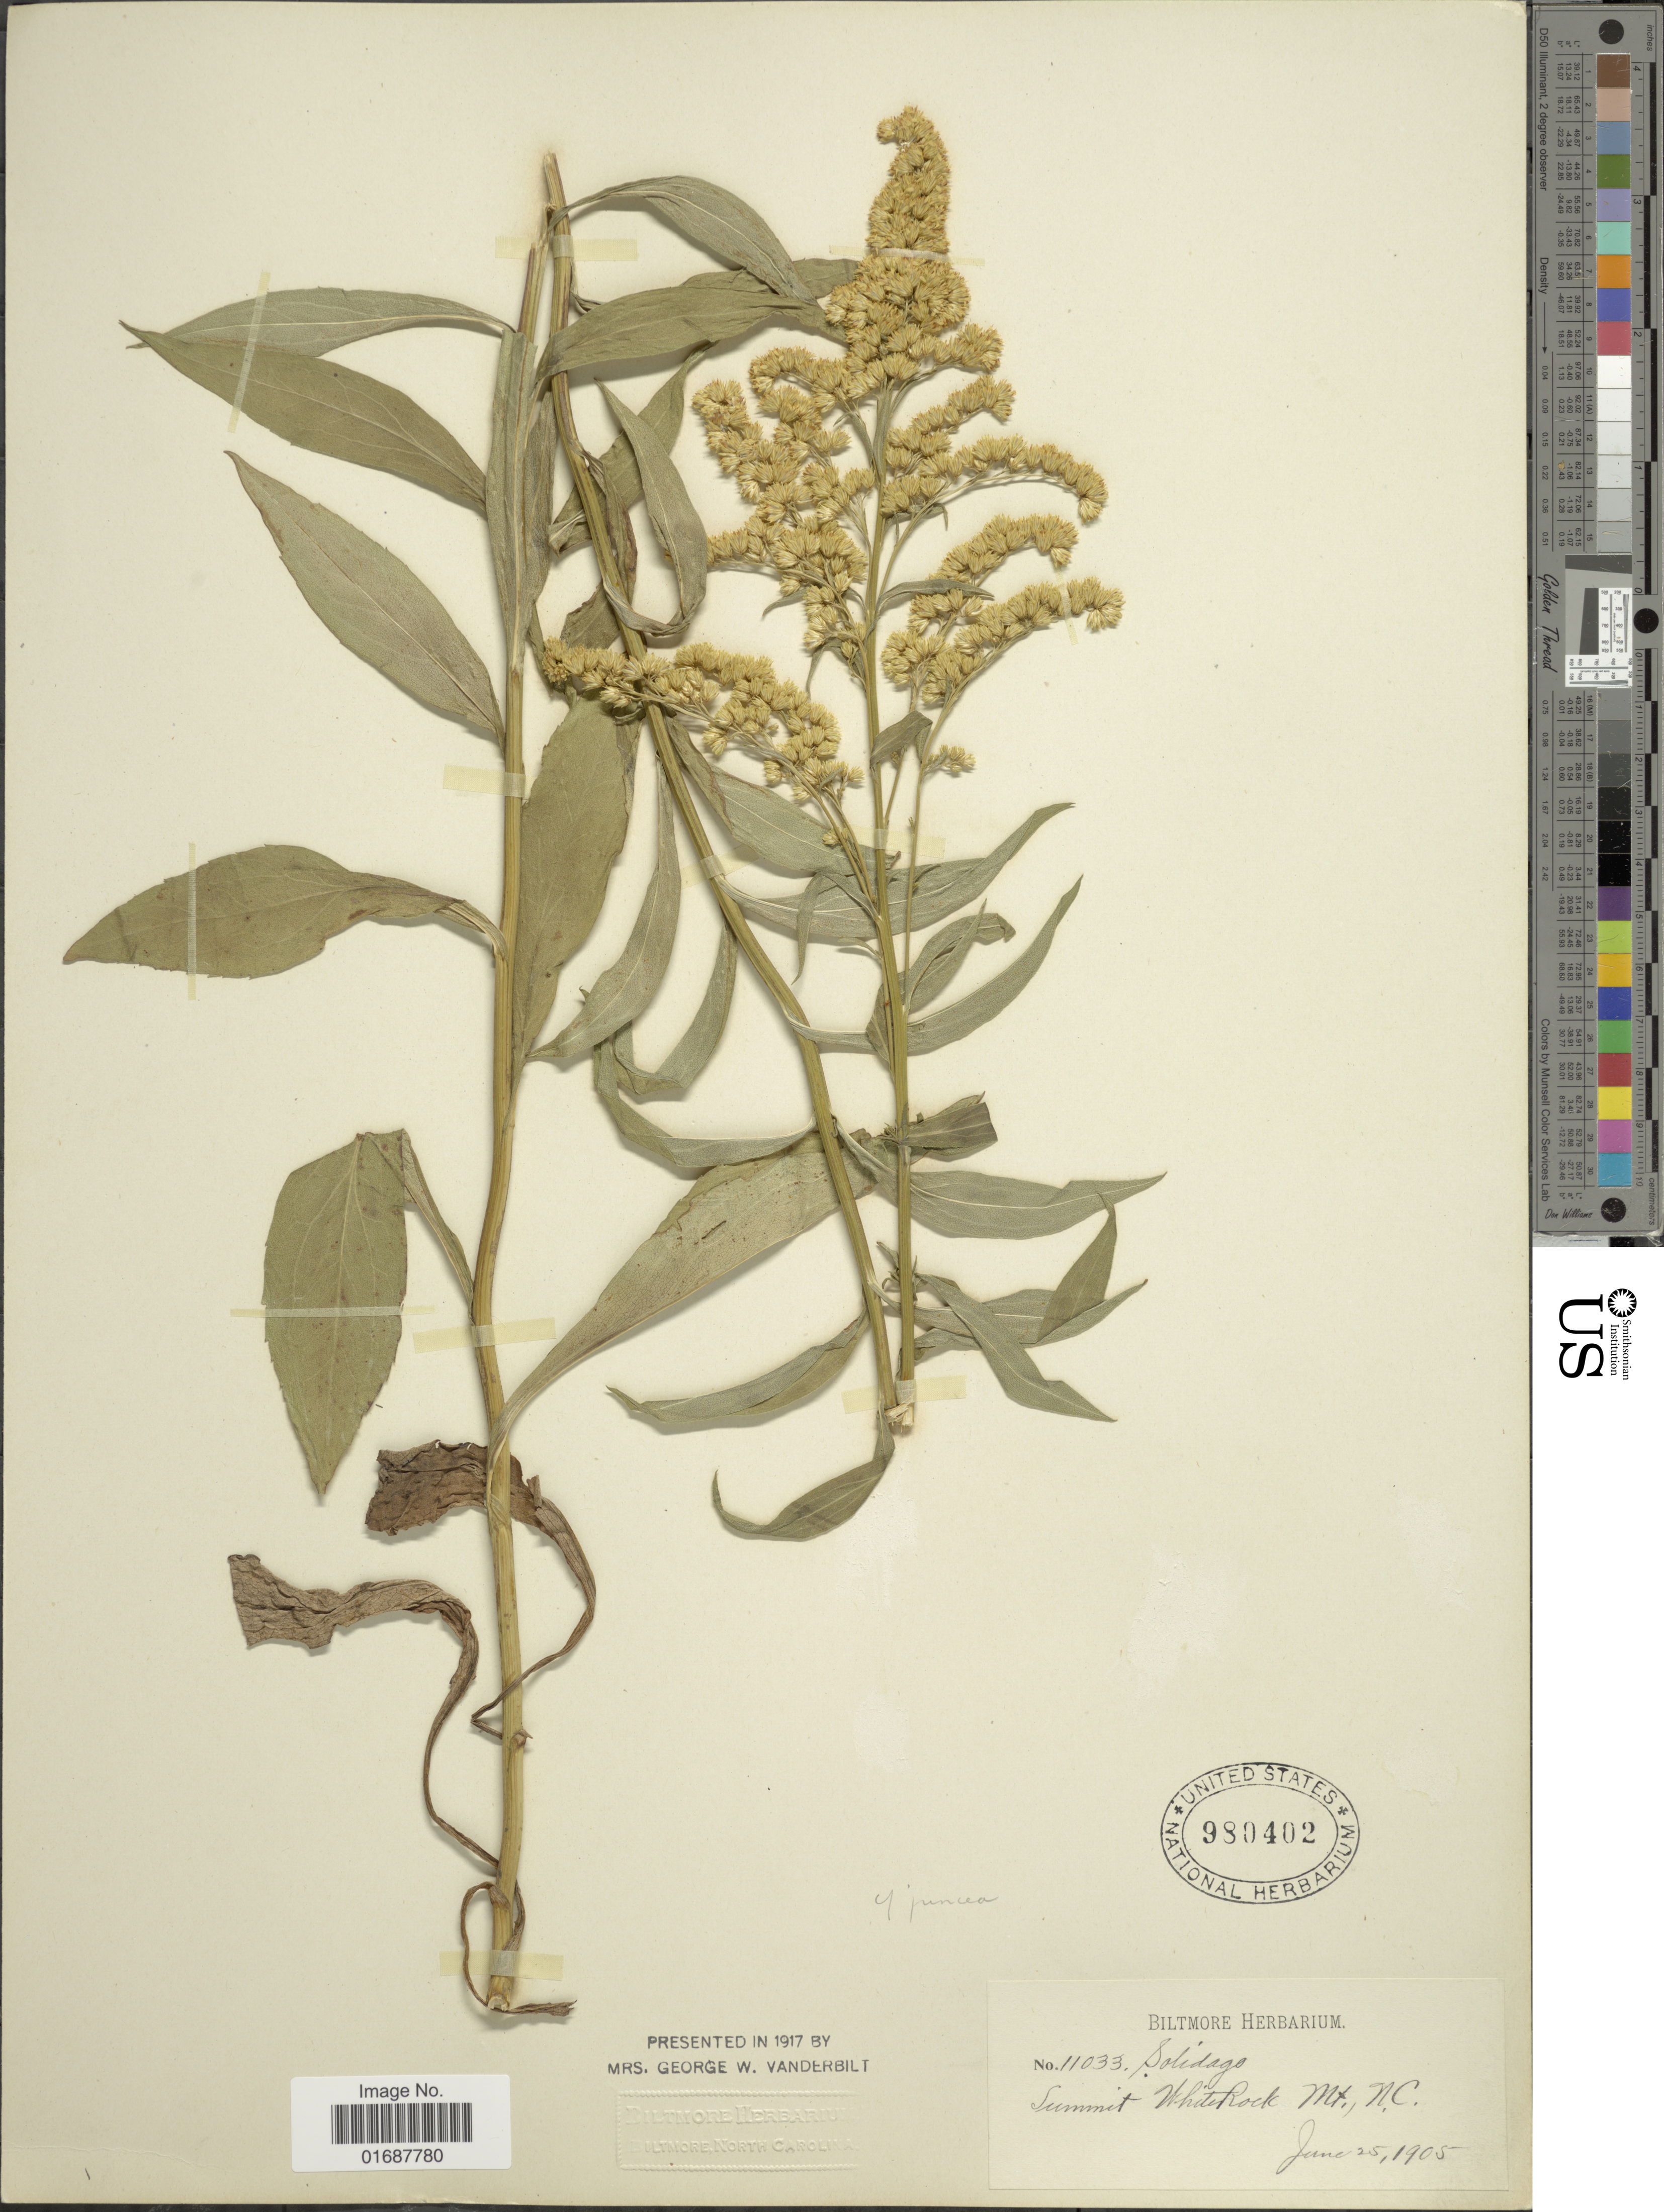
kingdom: Plantae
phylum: Tracheophyta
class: Magnoliopsida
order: Asterales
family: Asteraceae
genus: Solidago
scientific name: Solidago juncea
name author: Aiton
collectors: ex herb. Biltmore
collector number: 11033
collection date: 1905-06-25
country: United States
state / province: North Carolina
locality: Summit White Rock Mt.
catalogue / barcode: US 980402